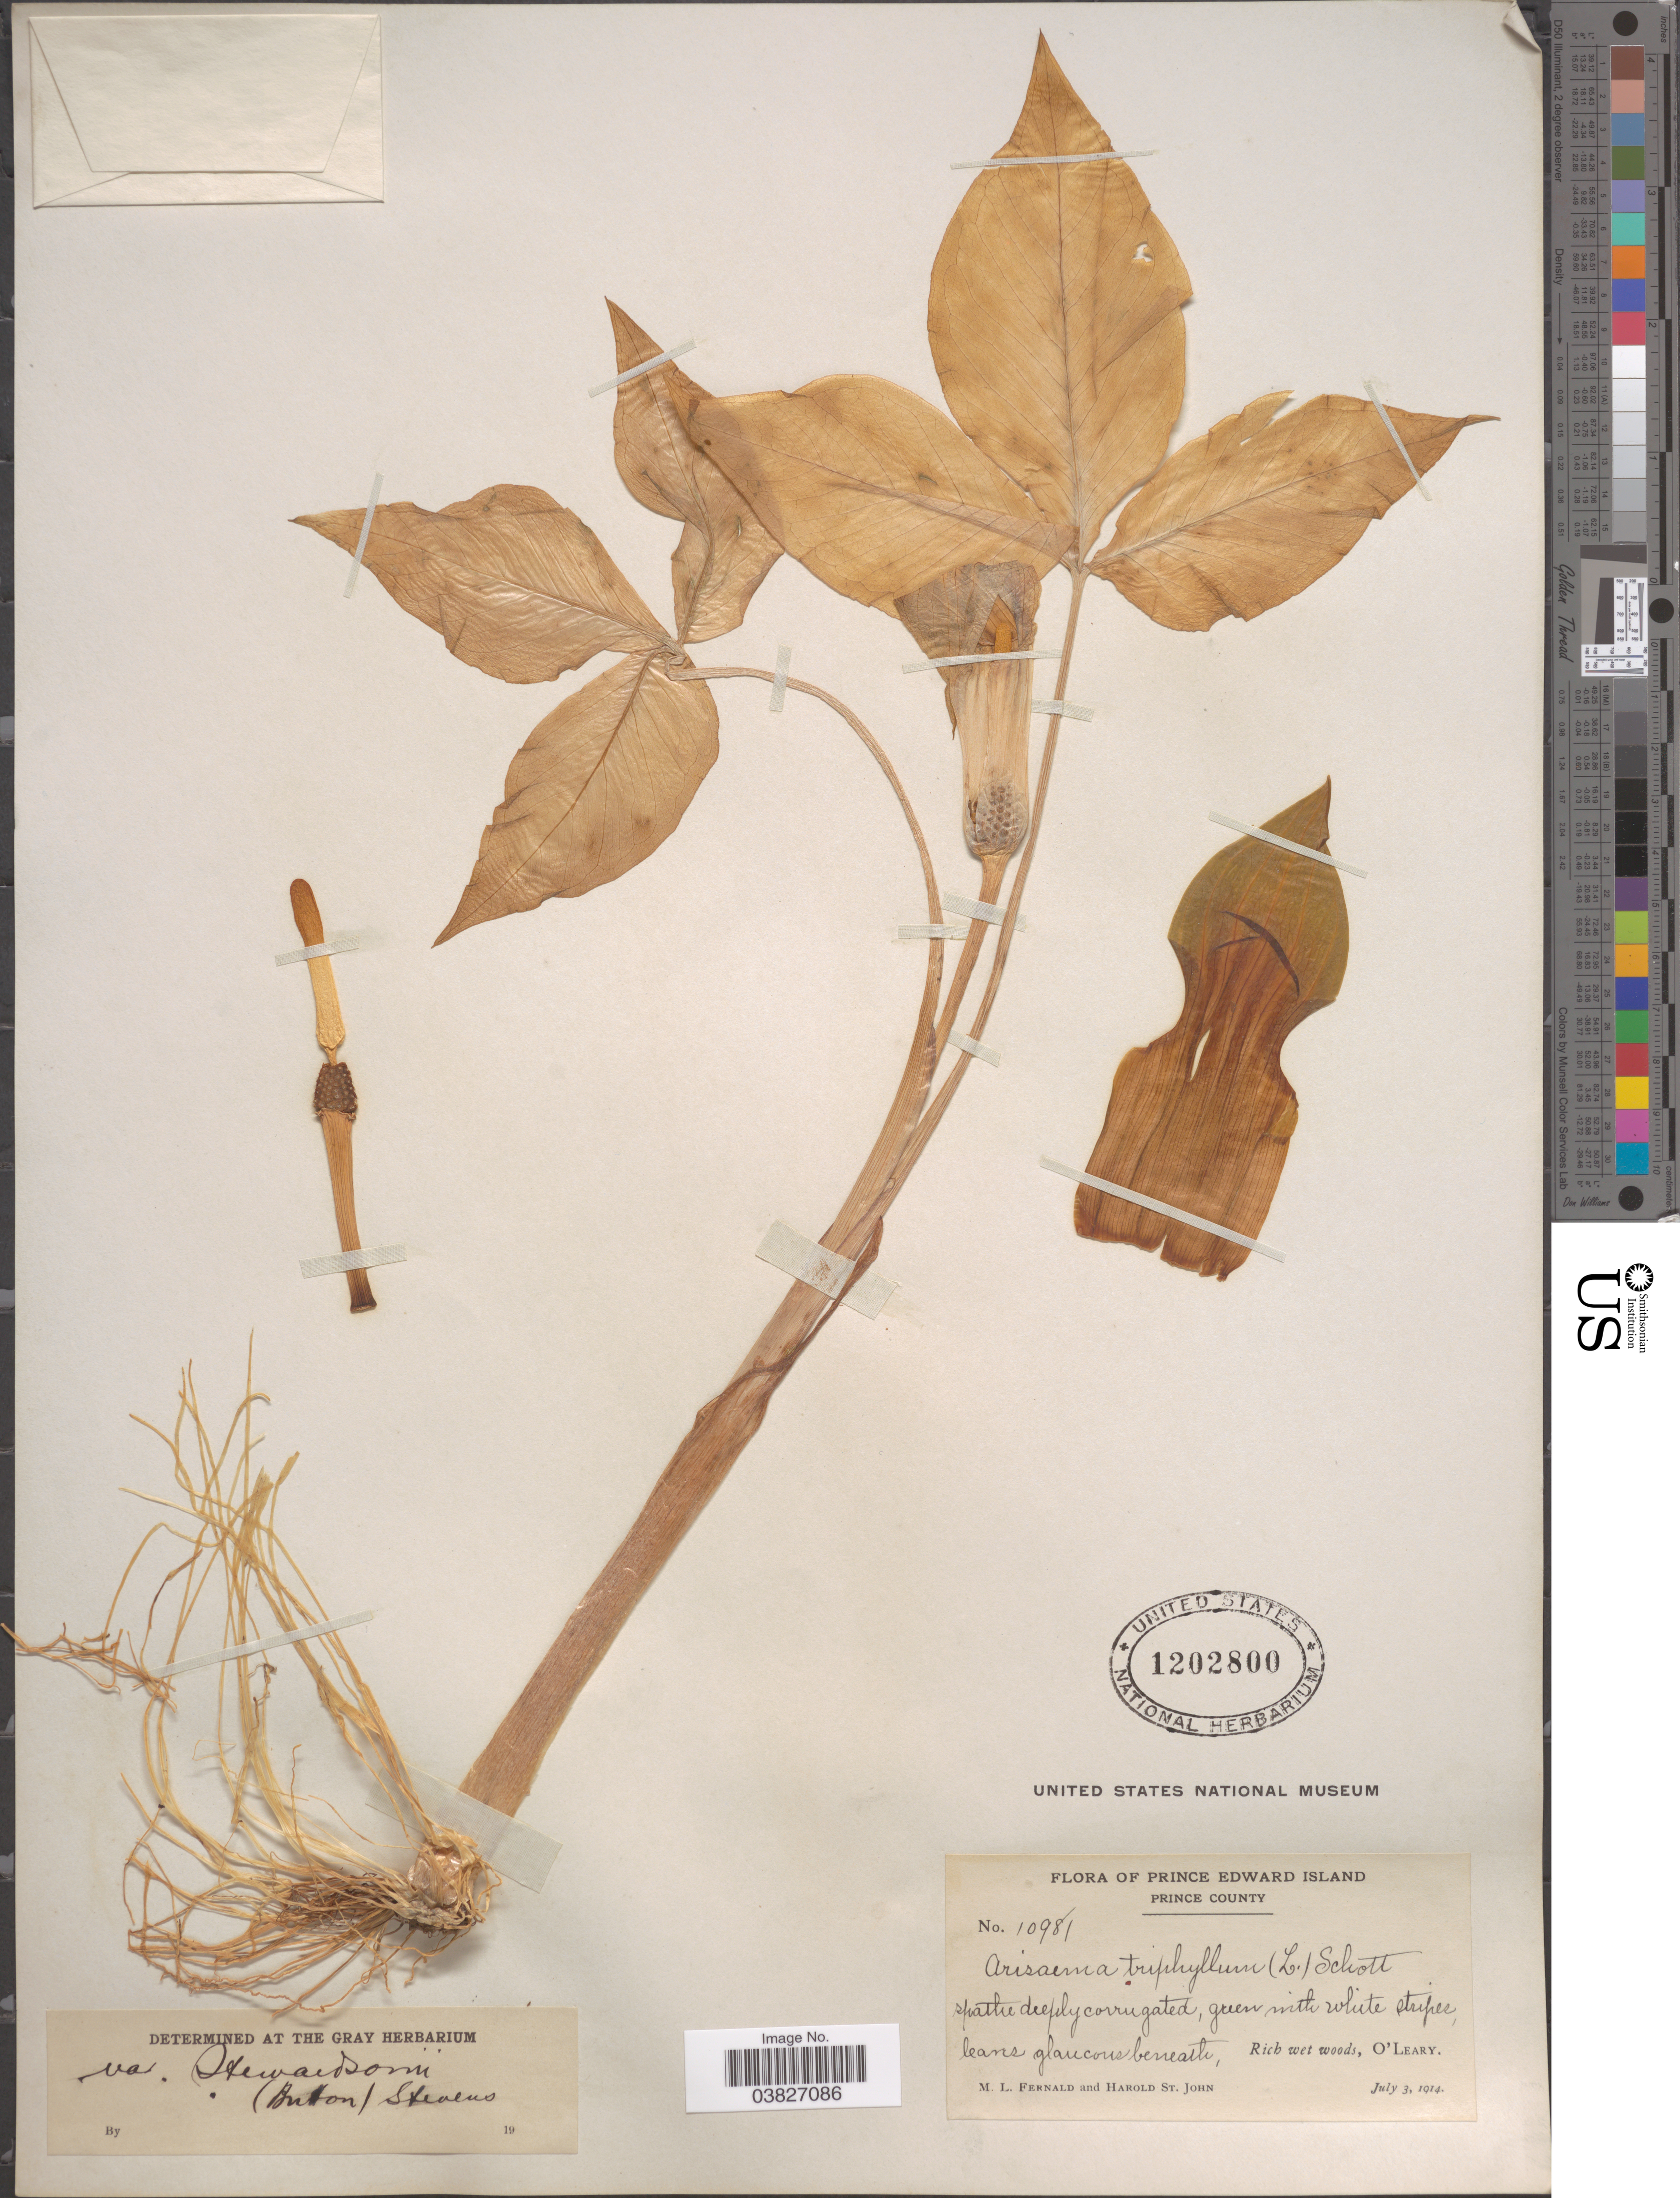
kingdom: Plantae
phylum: Tracheophyta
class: Liliopsida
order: Alismatales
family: Araceae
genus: Arisaema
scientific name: Arisaema triphyllum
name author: (L.) Schott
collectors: M. L. Fernald & H. St. John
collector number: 10981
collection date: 1914-07-03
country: Canada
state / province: Prince Edward Island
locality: Prince County. O'Leary.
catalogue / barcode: US 1202800